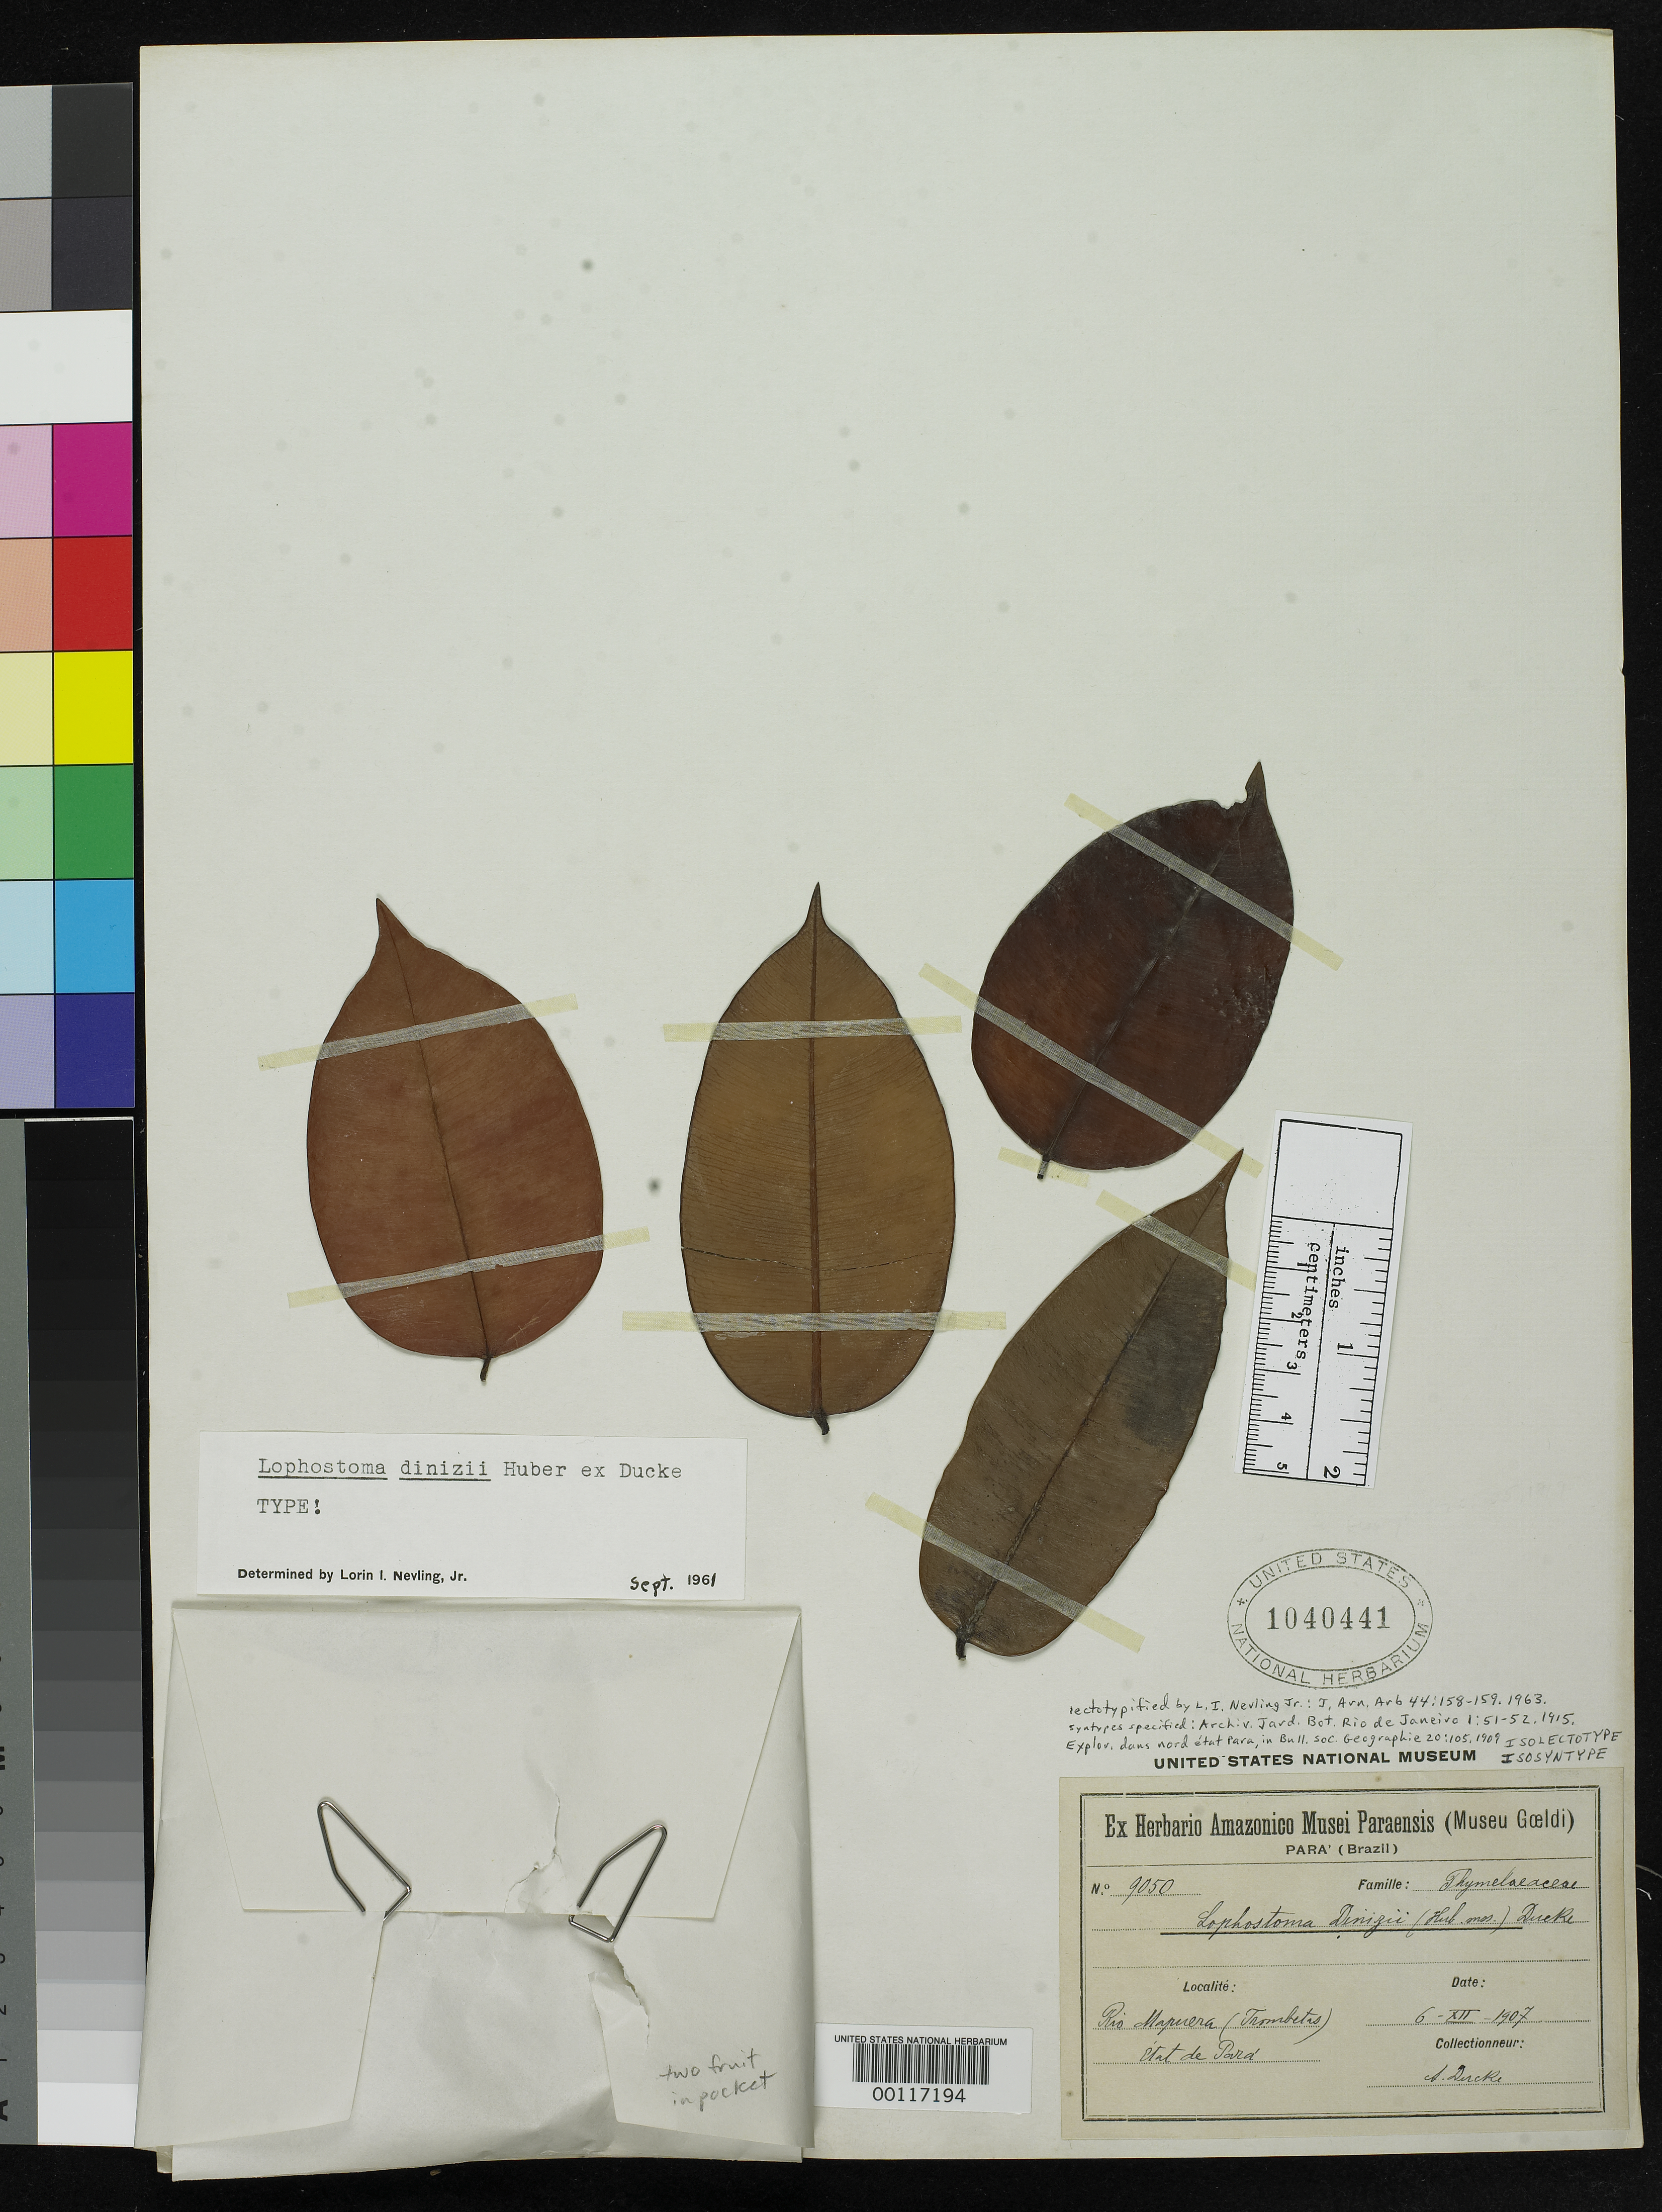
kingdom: Plantae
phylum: Tracheophyta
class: Magnoliopsida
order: Malvales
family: Thymelaeaceae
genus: Lophostoma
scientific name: Lophostoma dinizii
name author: Huber ex Ducke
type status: Isolectotype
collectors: A. Ducke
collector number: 9050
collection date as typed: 06 Dec 1907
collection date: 1907-12-06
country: Brazil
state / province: Minas Gerais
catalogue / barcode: US 1040441